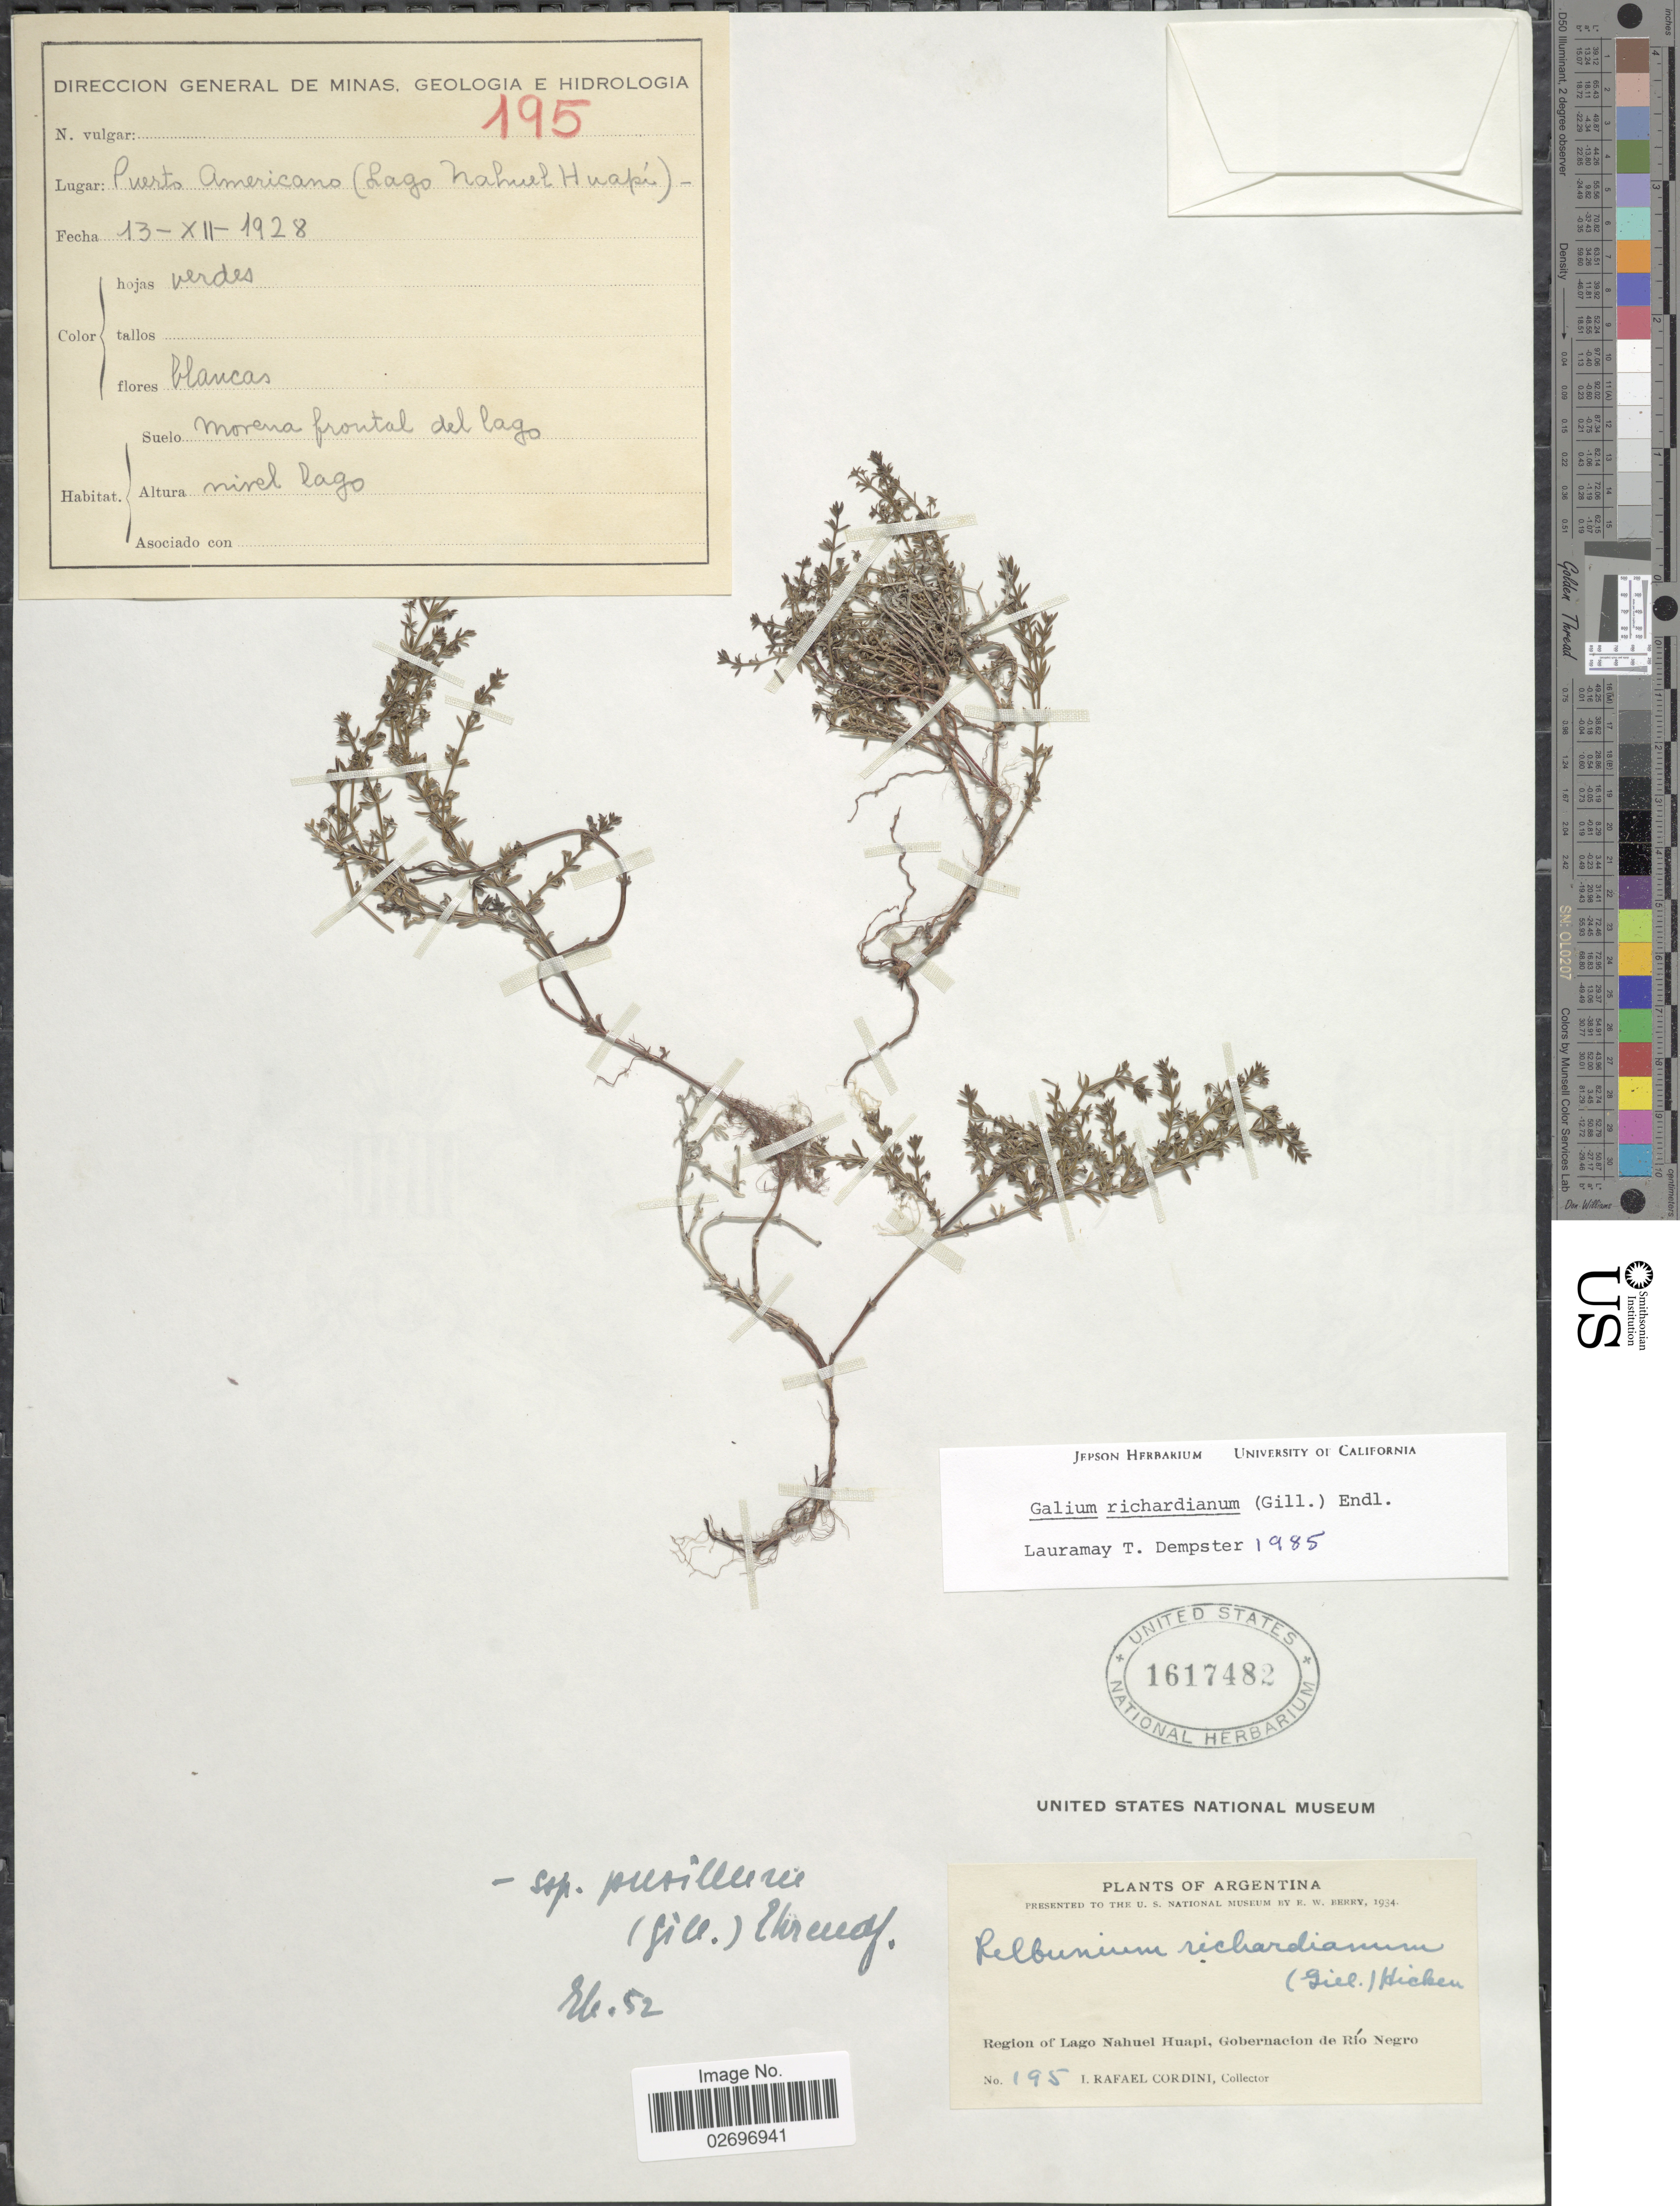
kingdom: Plantae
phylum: Tracheophyta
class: Magnoliopsida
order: Gentianales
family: Rubiaceae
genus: Galium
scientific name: Galium richardianum subsp. richardianum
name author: (Gillies ex Hook. & Arn.) Endl. ex Walp.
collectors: I. Cordini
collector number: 195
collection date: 1928-12-13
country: Argentina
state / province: Rio Negro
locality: Puerto Americano, Region of Lago Nahuel Huapi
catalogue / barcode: US 1617482